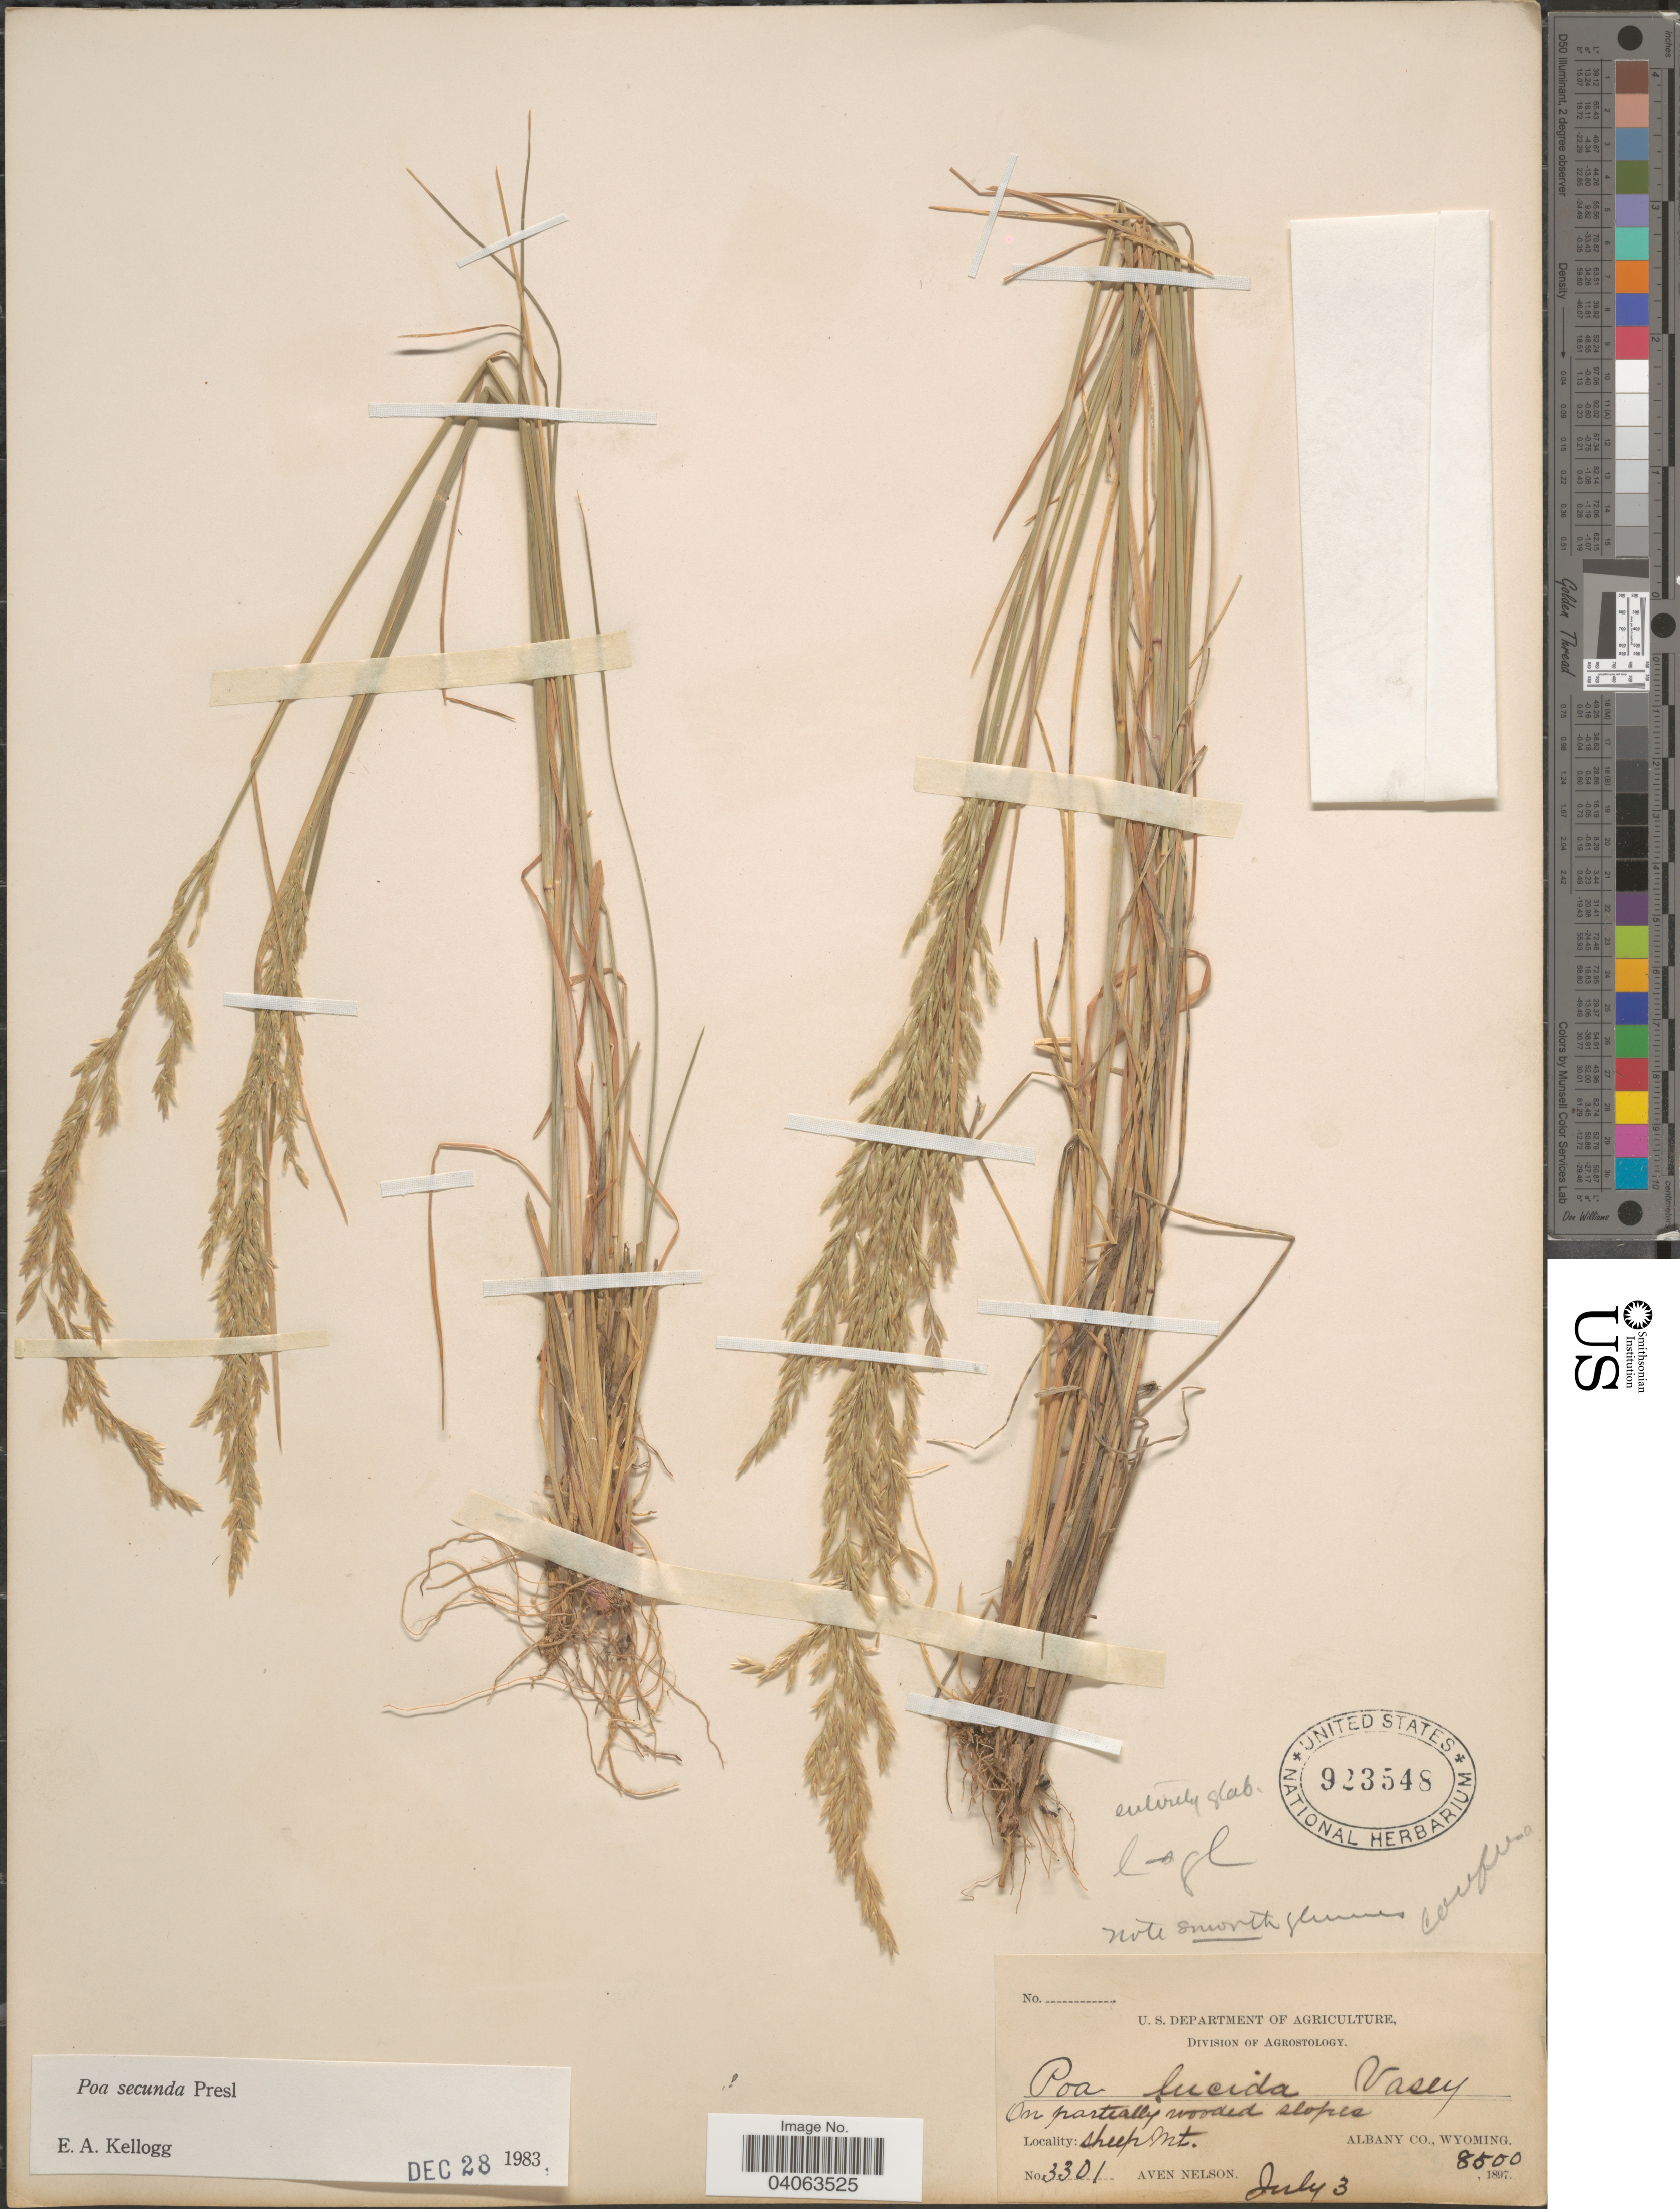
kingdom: Plantae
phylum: Tracheophyta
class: Liliopsida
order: Poales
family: Poaceae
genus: Poa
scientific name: Poa secunda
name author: J. Presl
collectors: A. Nelson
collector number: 3301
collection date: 1897-07-03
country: United States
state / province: Wyoming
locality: On partially wooded slopes, Sheep Mt. Albany Co.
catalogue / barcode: US 923548